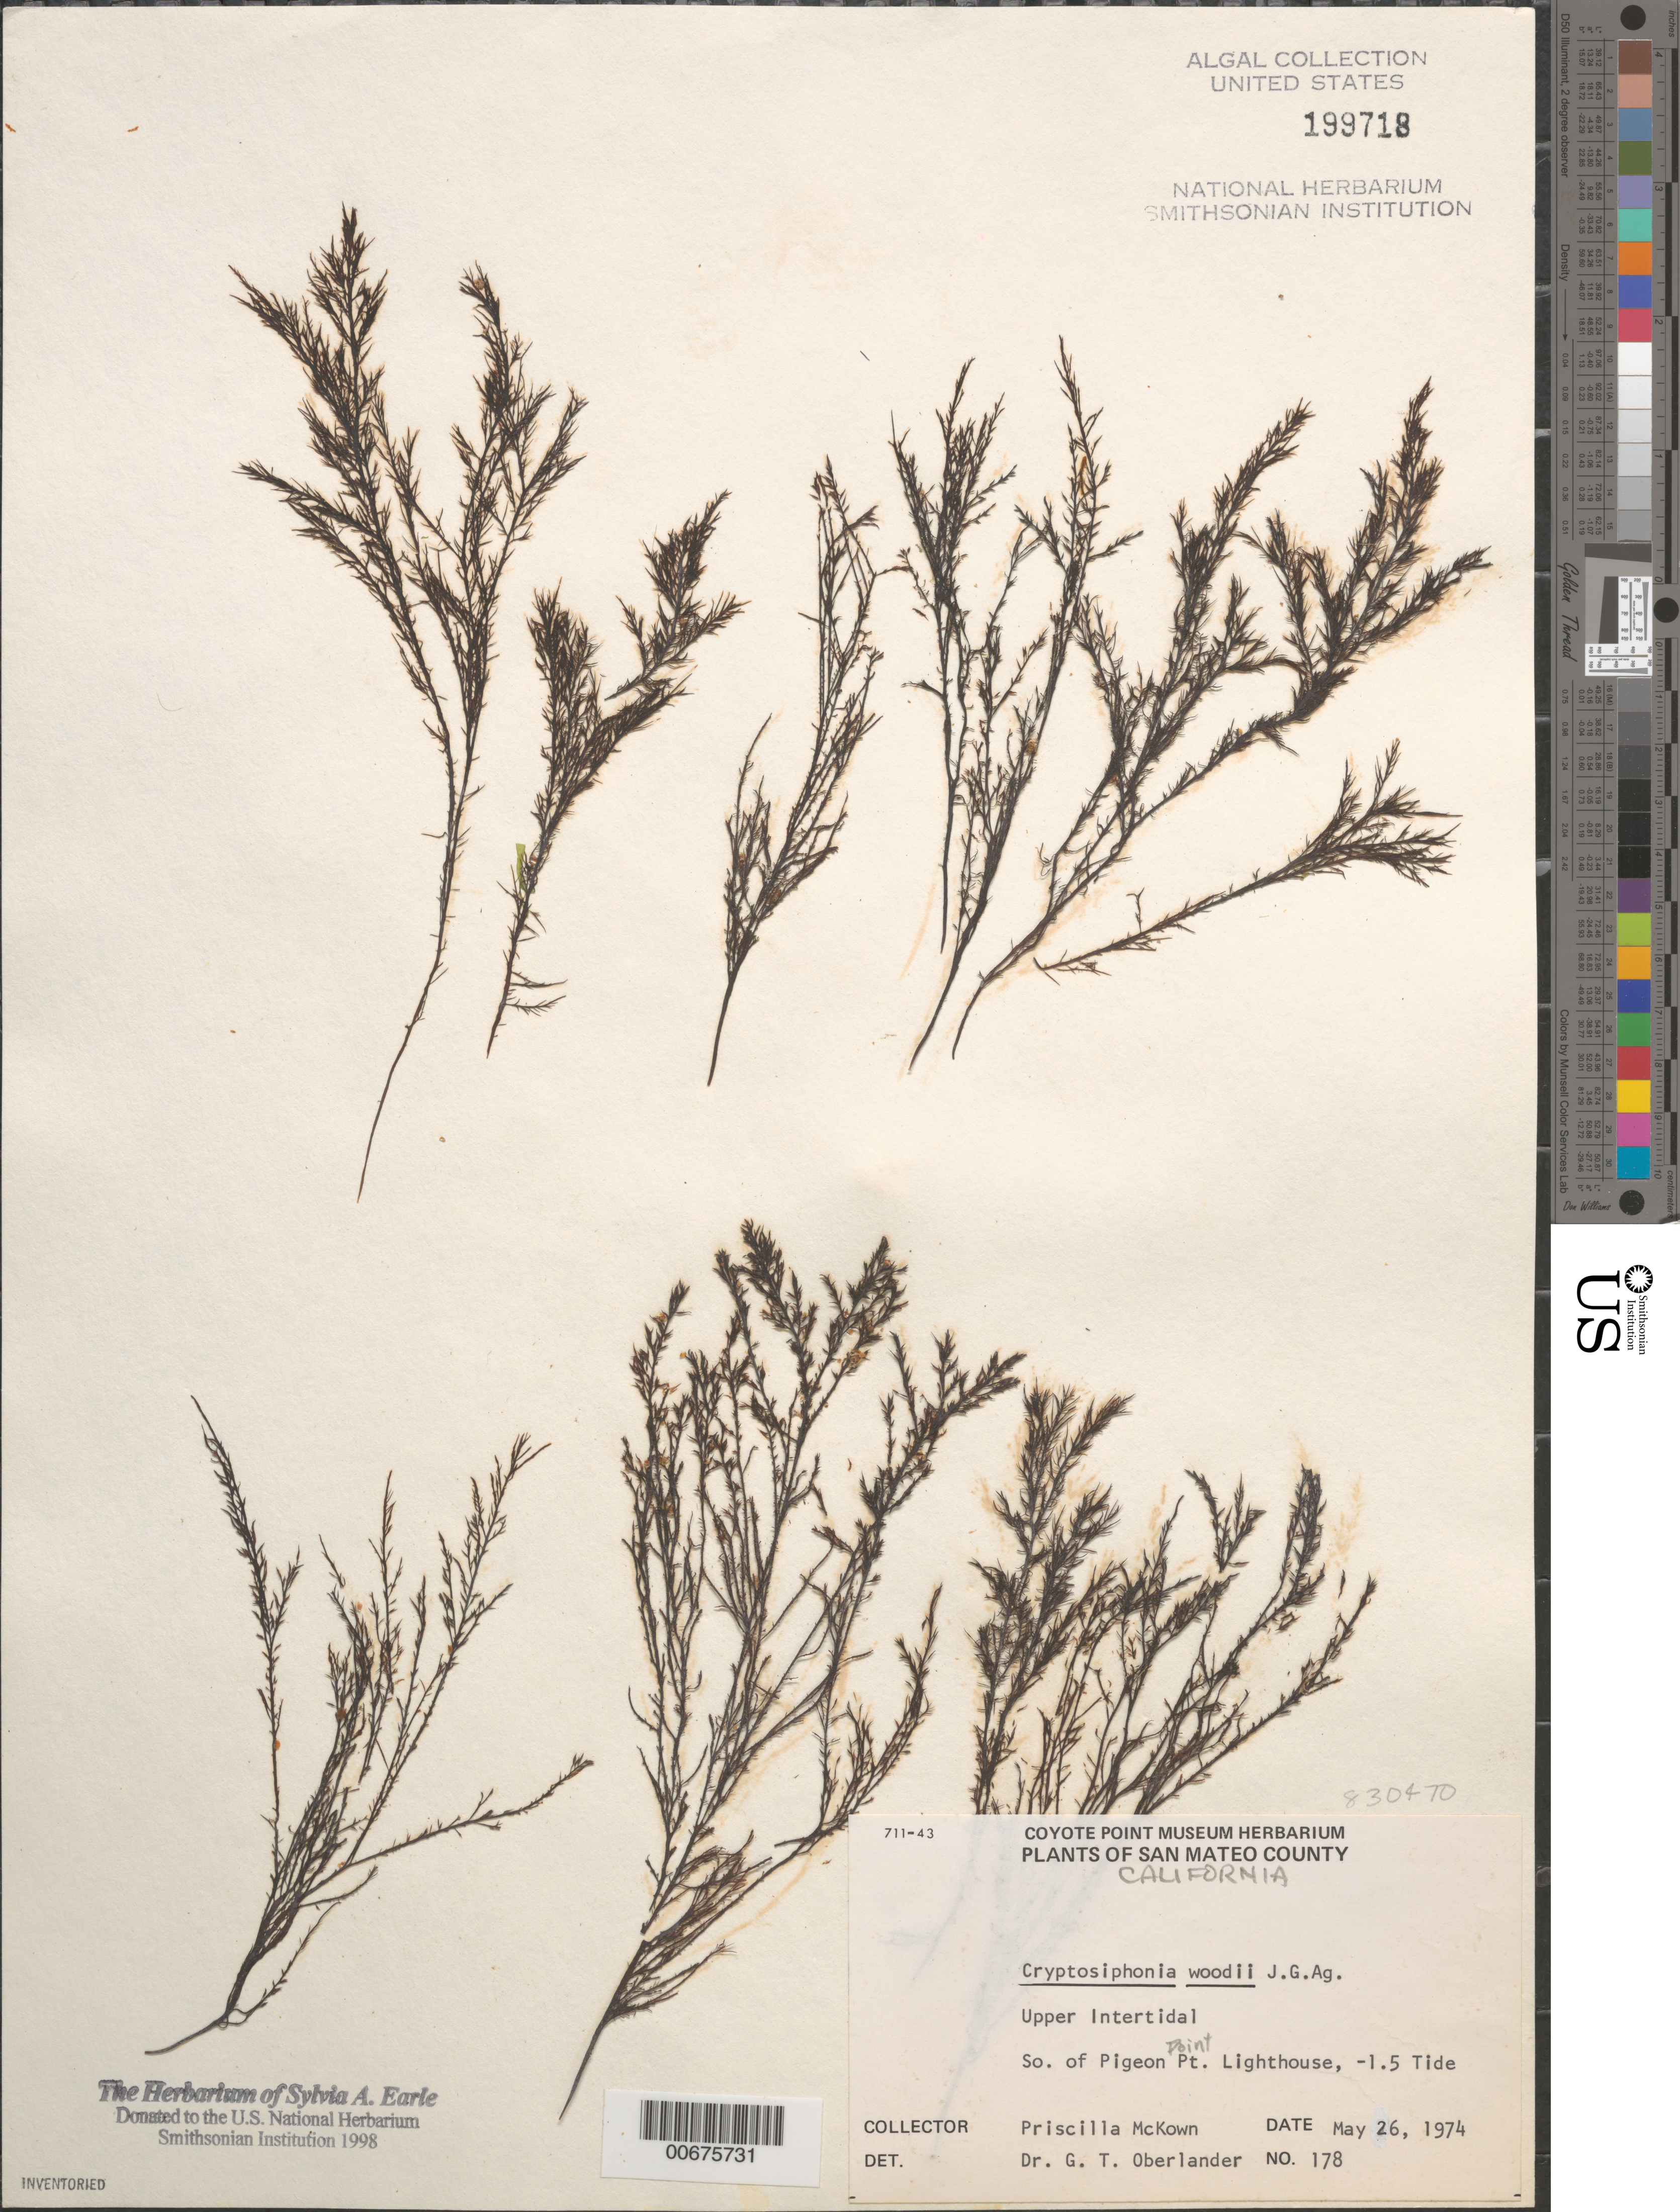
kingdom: Plantae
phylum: Rhodophyta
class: Florideophyceae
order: Gigartinales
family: Dumontiaceae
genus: Cryptosiphonia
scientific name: Cryptosiphonia woodii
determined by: Oberlander, G. T.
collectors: P. McKown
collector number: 178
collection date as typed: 26 May 1974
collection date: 1974-05-26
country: United States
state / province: California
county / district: San Mateo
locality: South of Pigeon Point Lighthouse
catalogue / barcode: US 199718